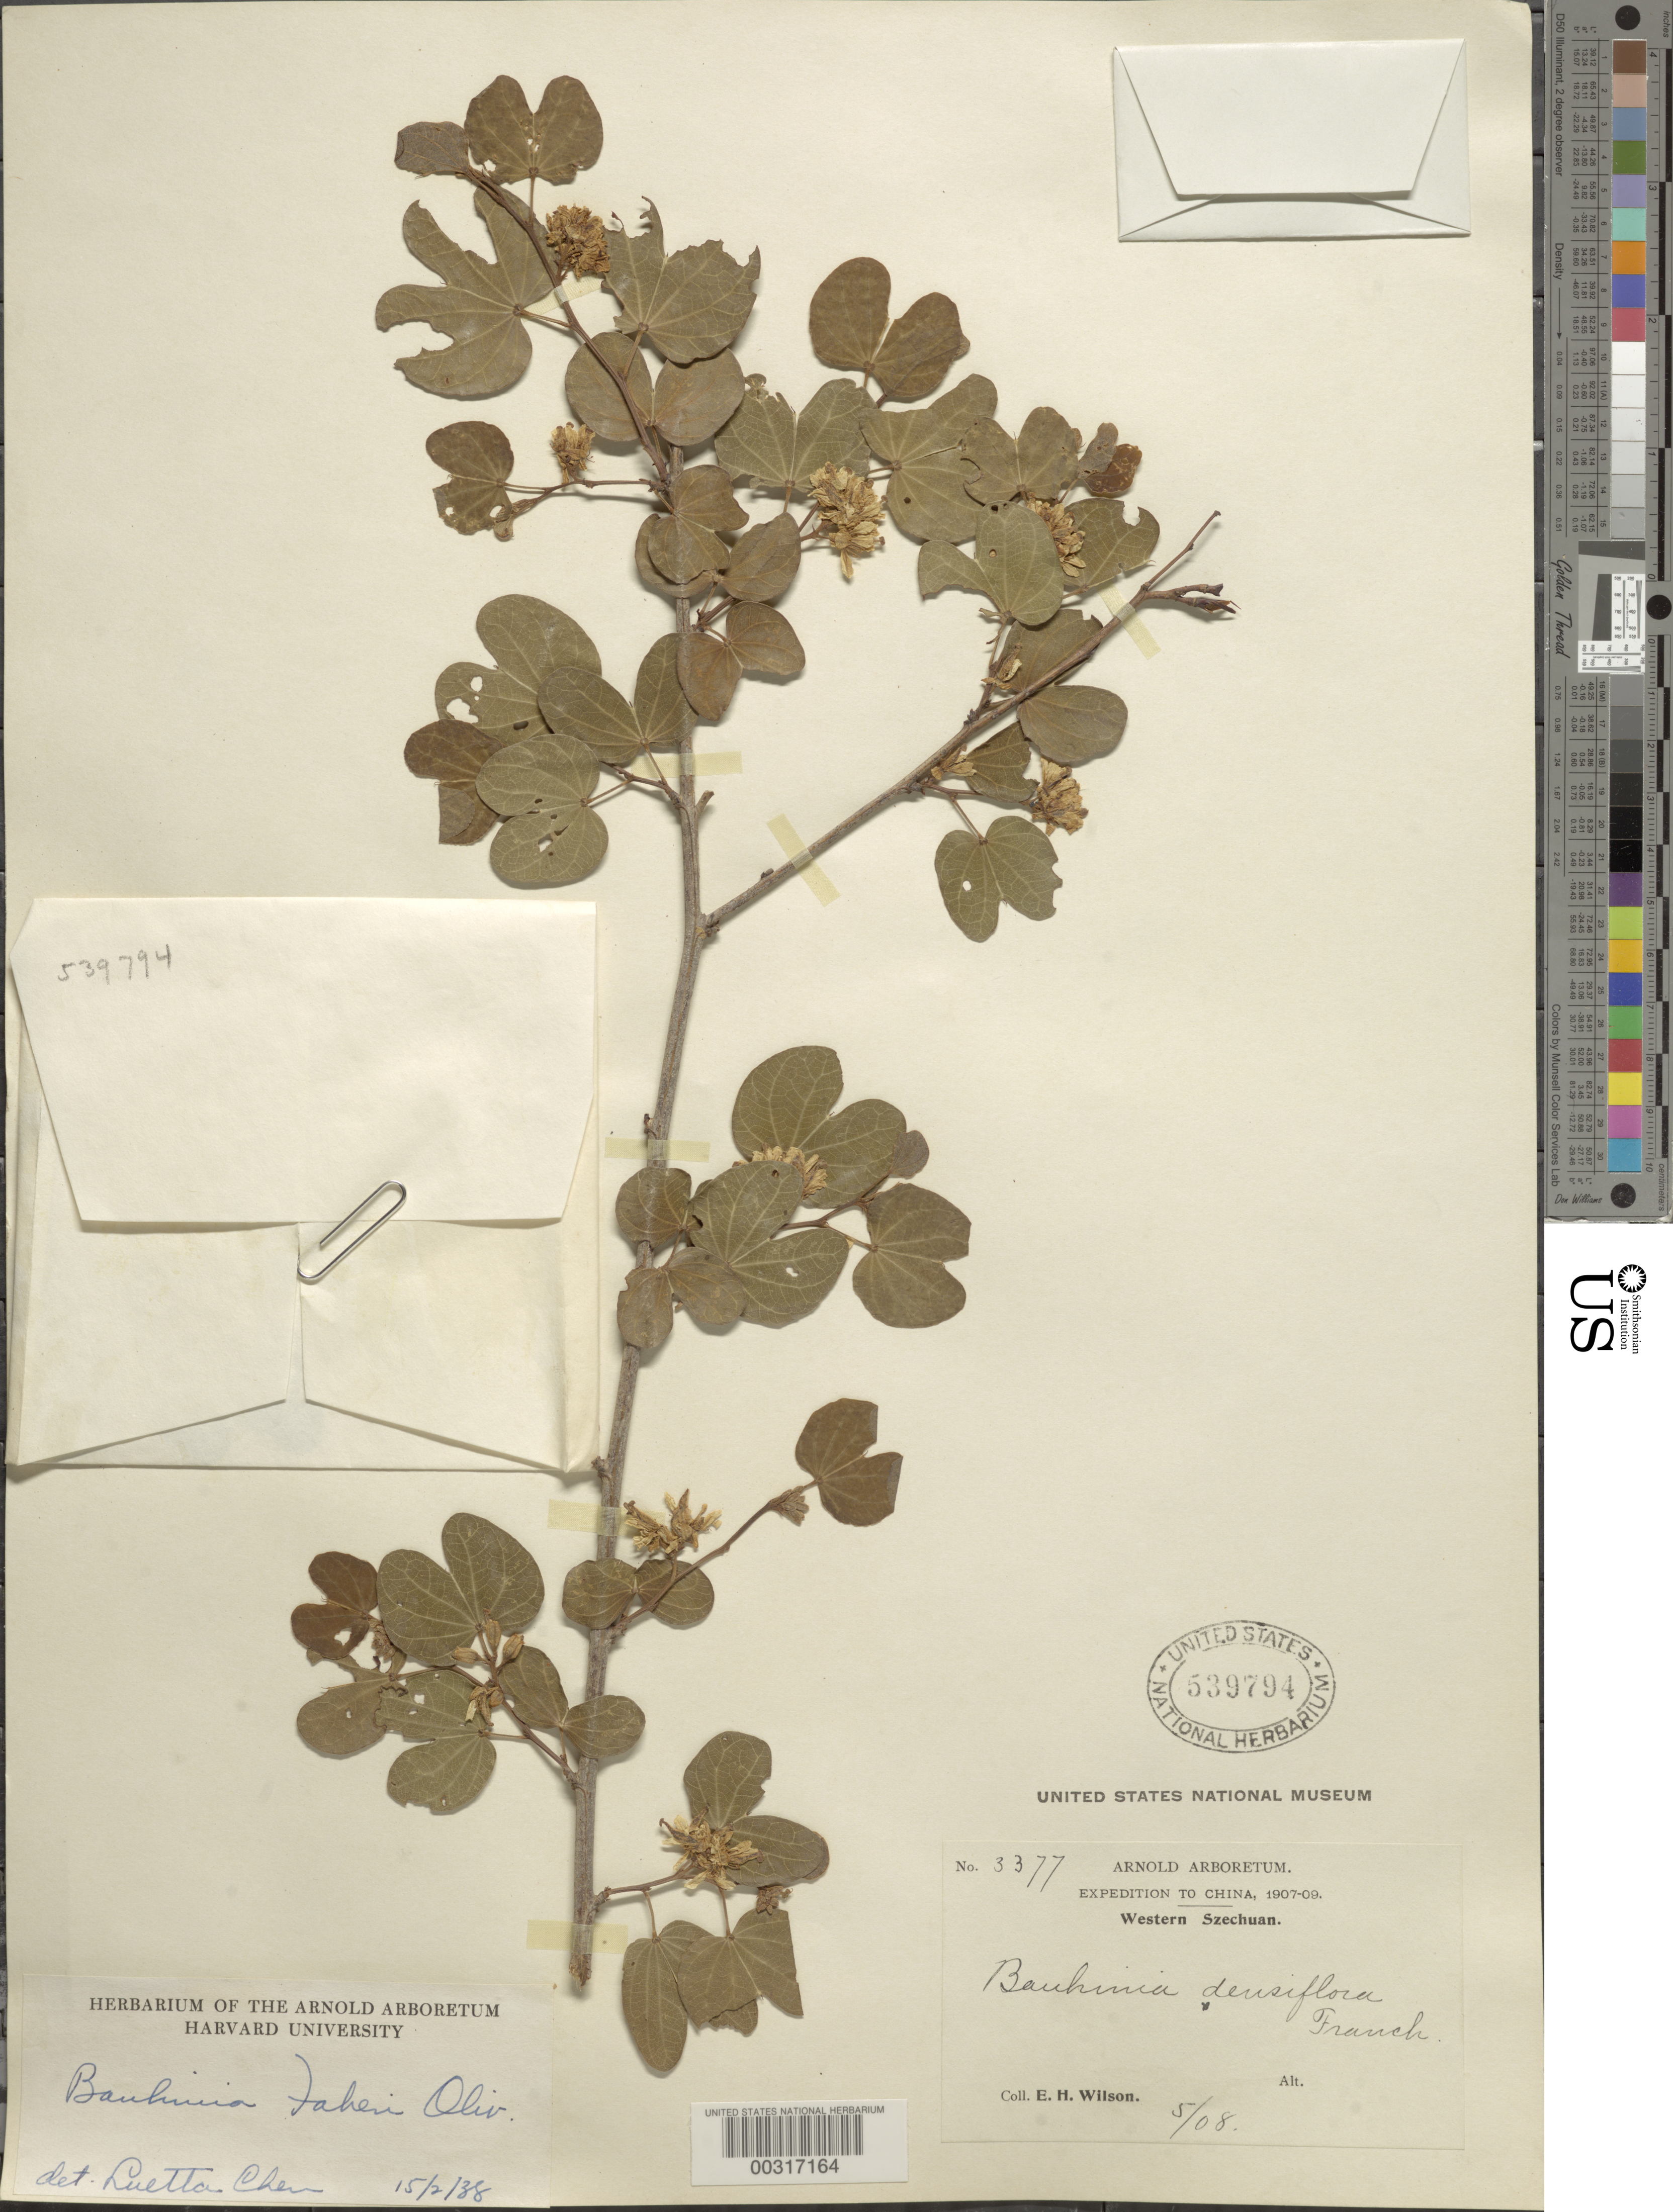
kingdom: Plantae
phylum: Tracheophyta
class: Magnoliopsida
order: Fabales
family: Fabaceae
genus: Bauhinia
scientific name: Bauhinia brachycarpa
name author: Wall. ex Benth.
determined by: U.S. National Herbarium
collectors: E. H. Wilson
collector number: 3377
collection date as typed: May 1908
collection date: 1908-05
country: China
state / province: Sichuan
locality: Western szechwan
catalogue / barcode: US 539794